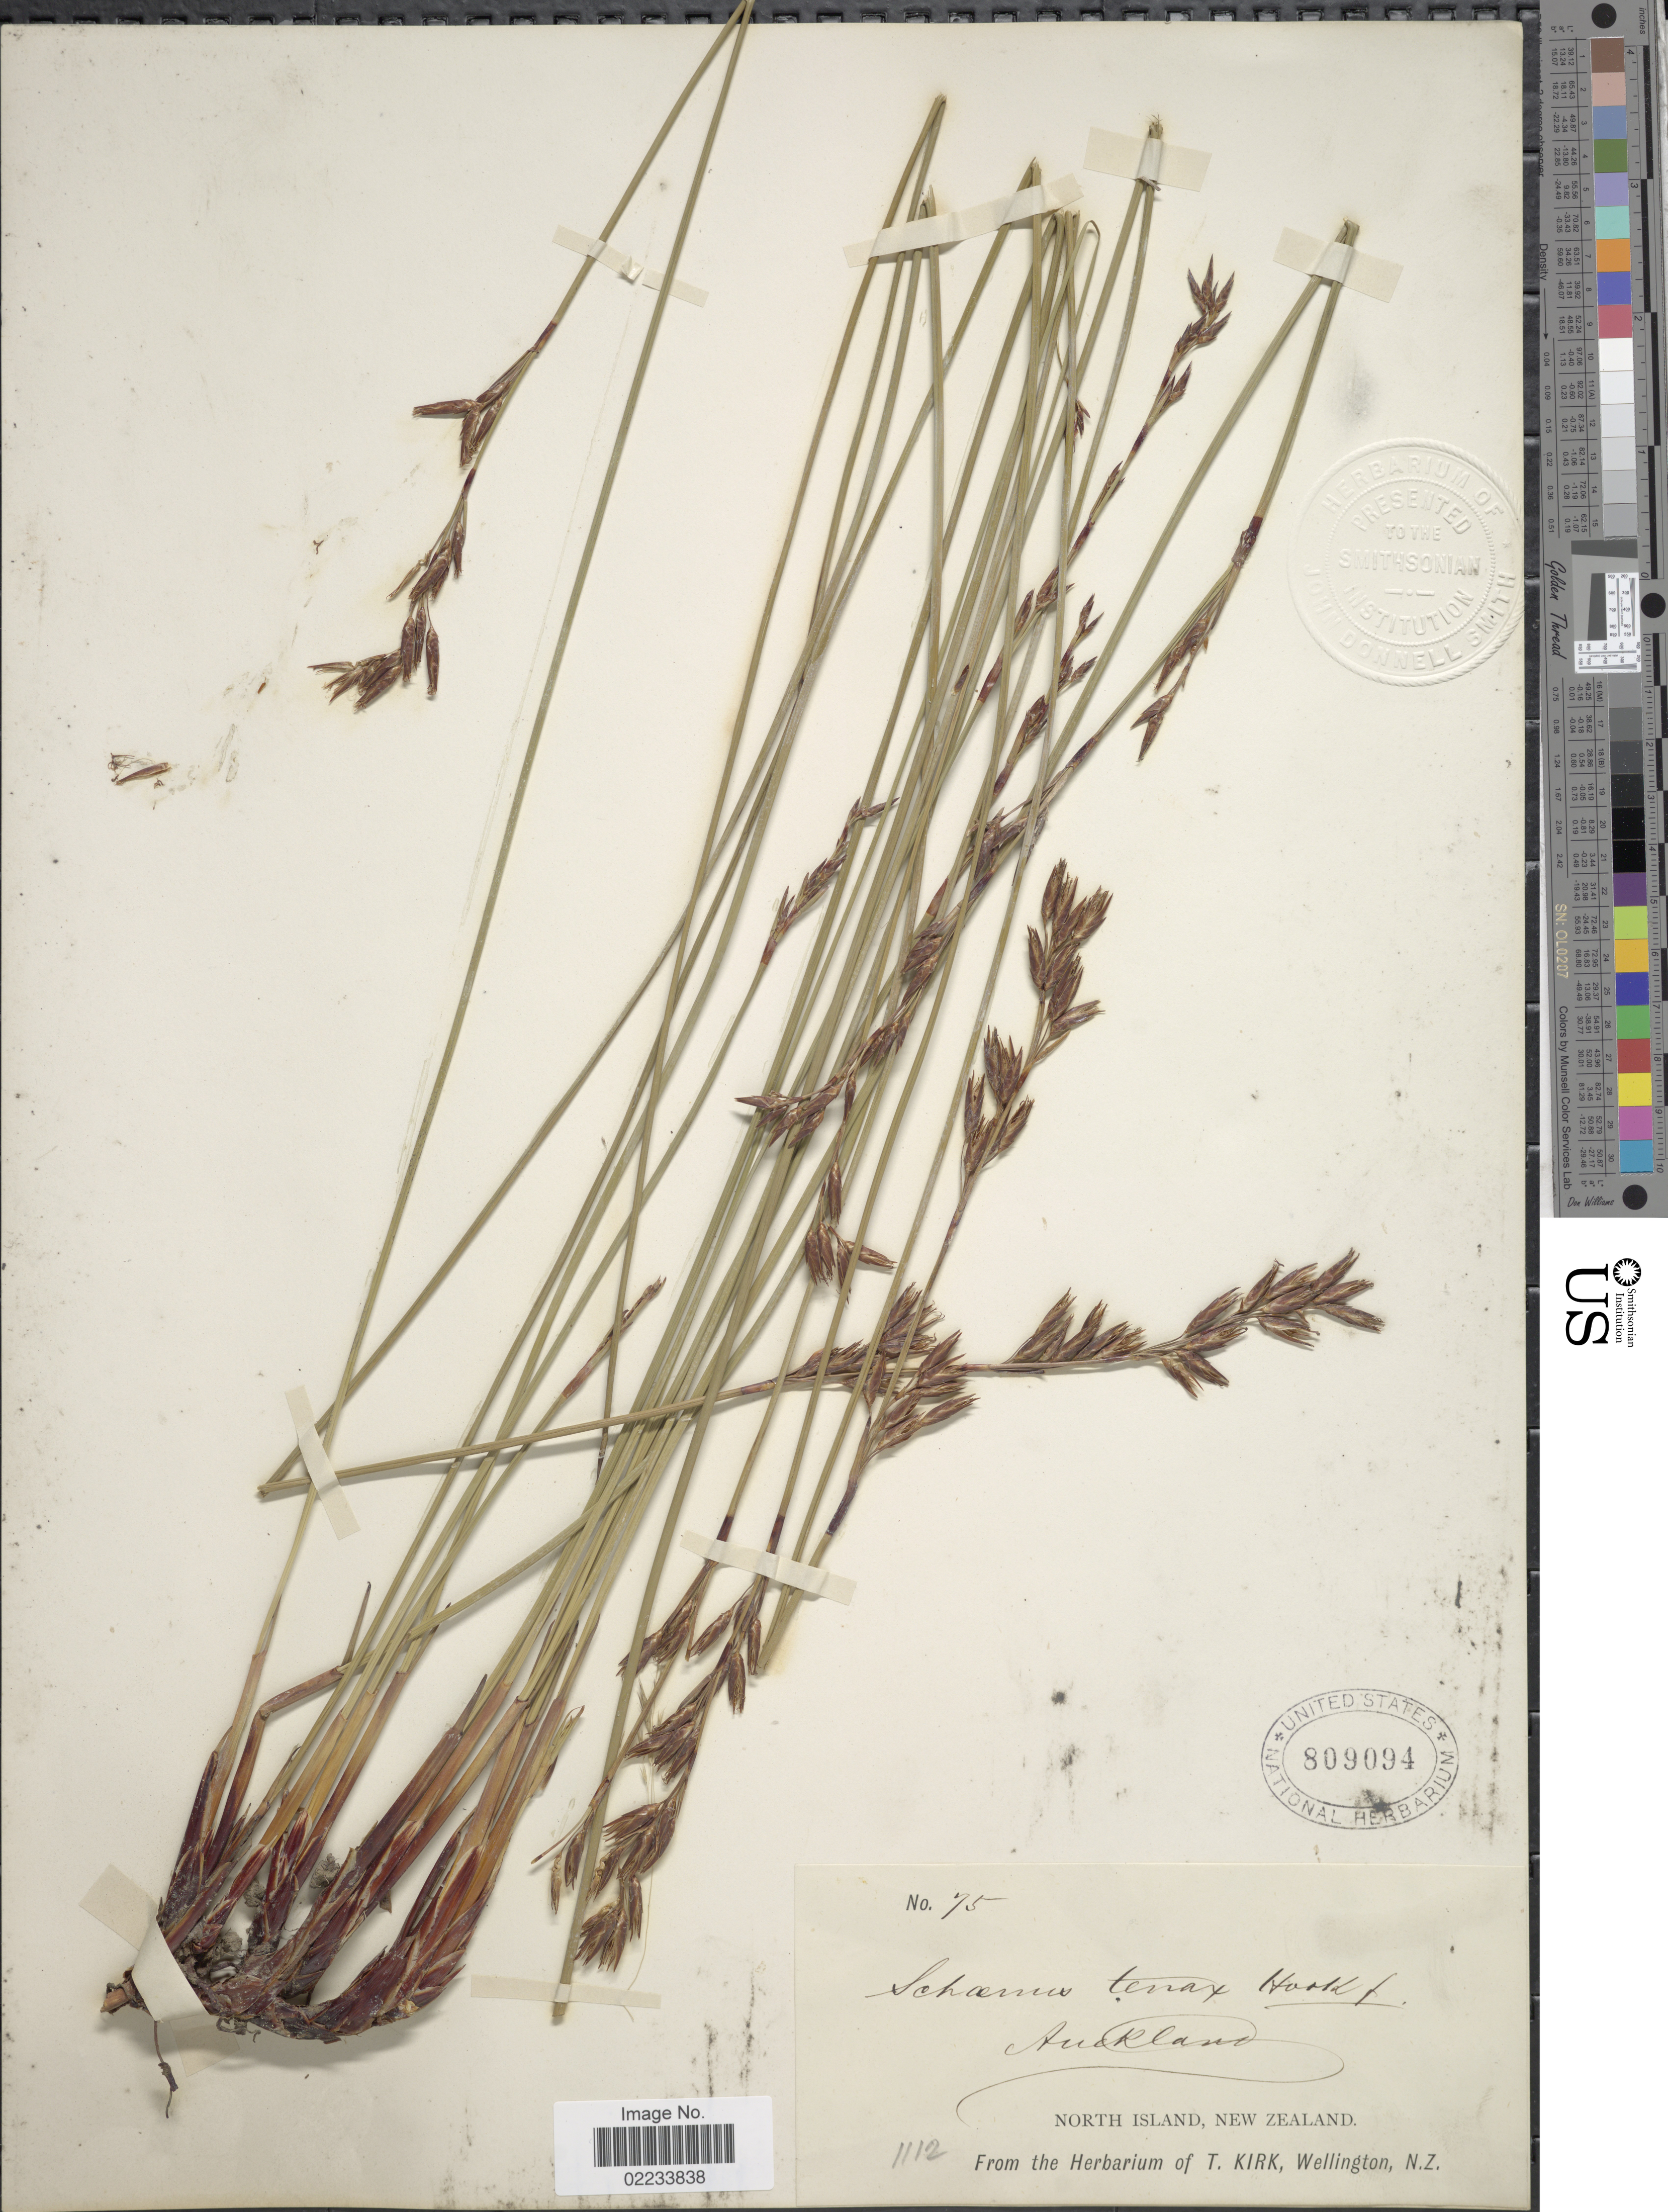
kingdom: Plantae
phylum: Tracheophyta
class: Liliopsida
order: Poales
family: Cyperaceae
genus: Schoenus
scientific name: Schoenus brevifolius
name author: R. Br.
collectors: ex herb. T. Kirk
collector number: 75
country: New Zealand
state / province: Auckland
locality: North Island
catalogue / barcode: US 809094